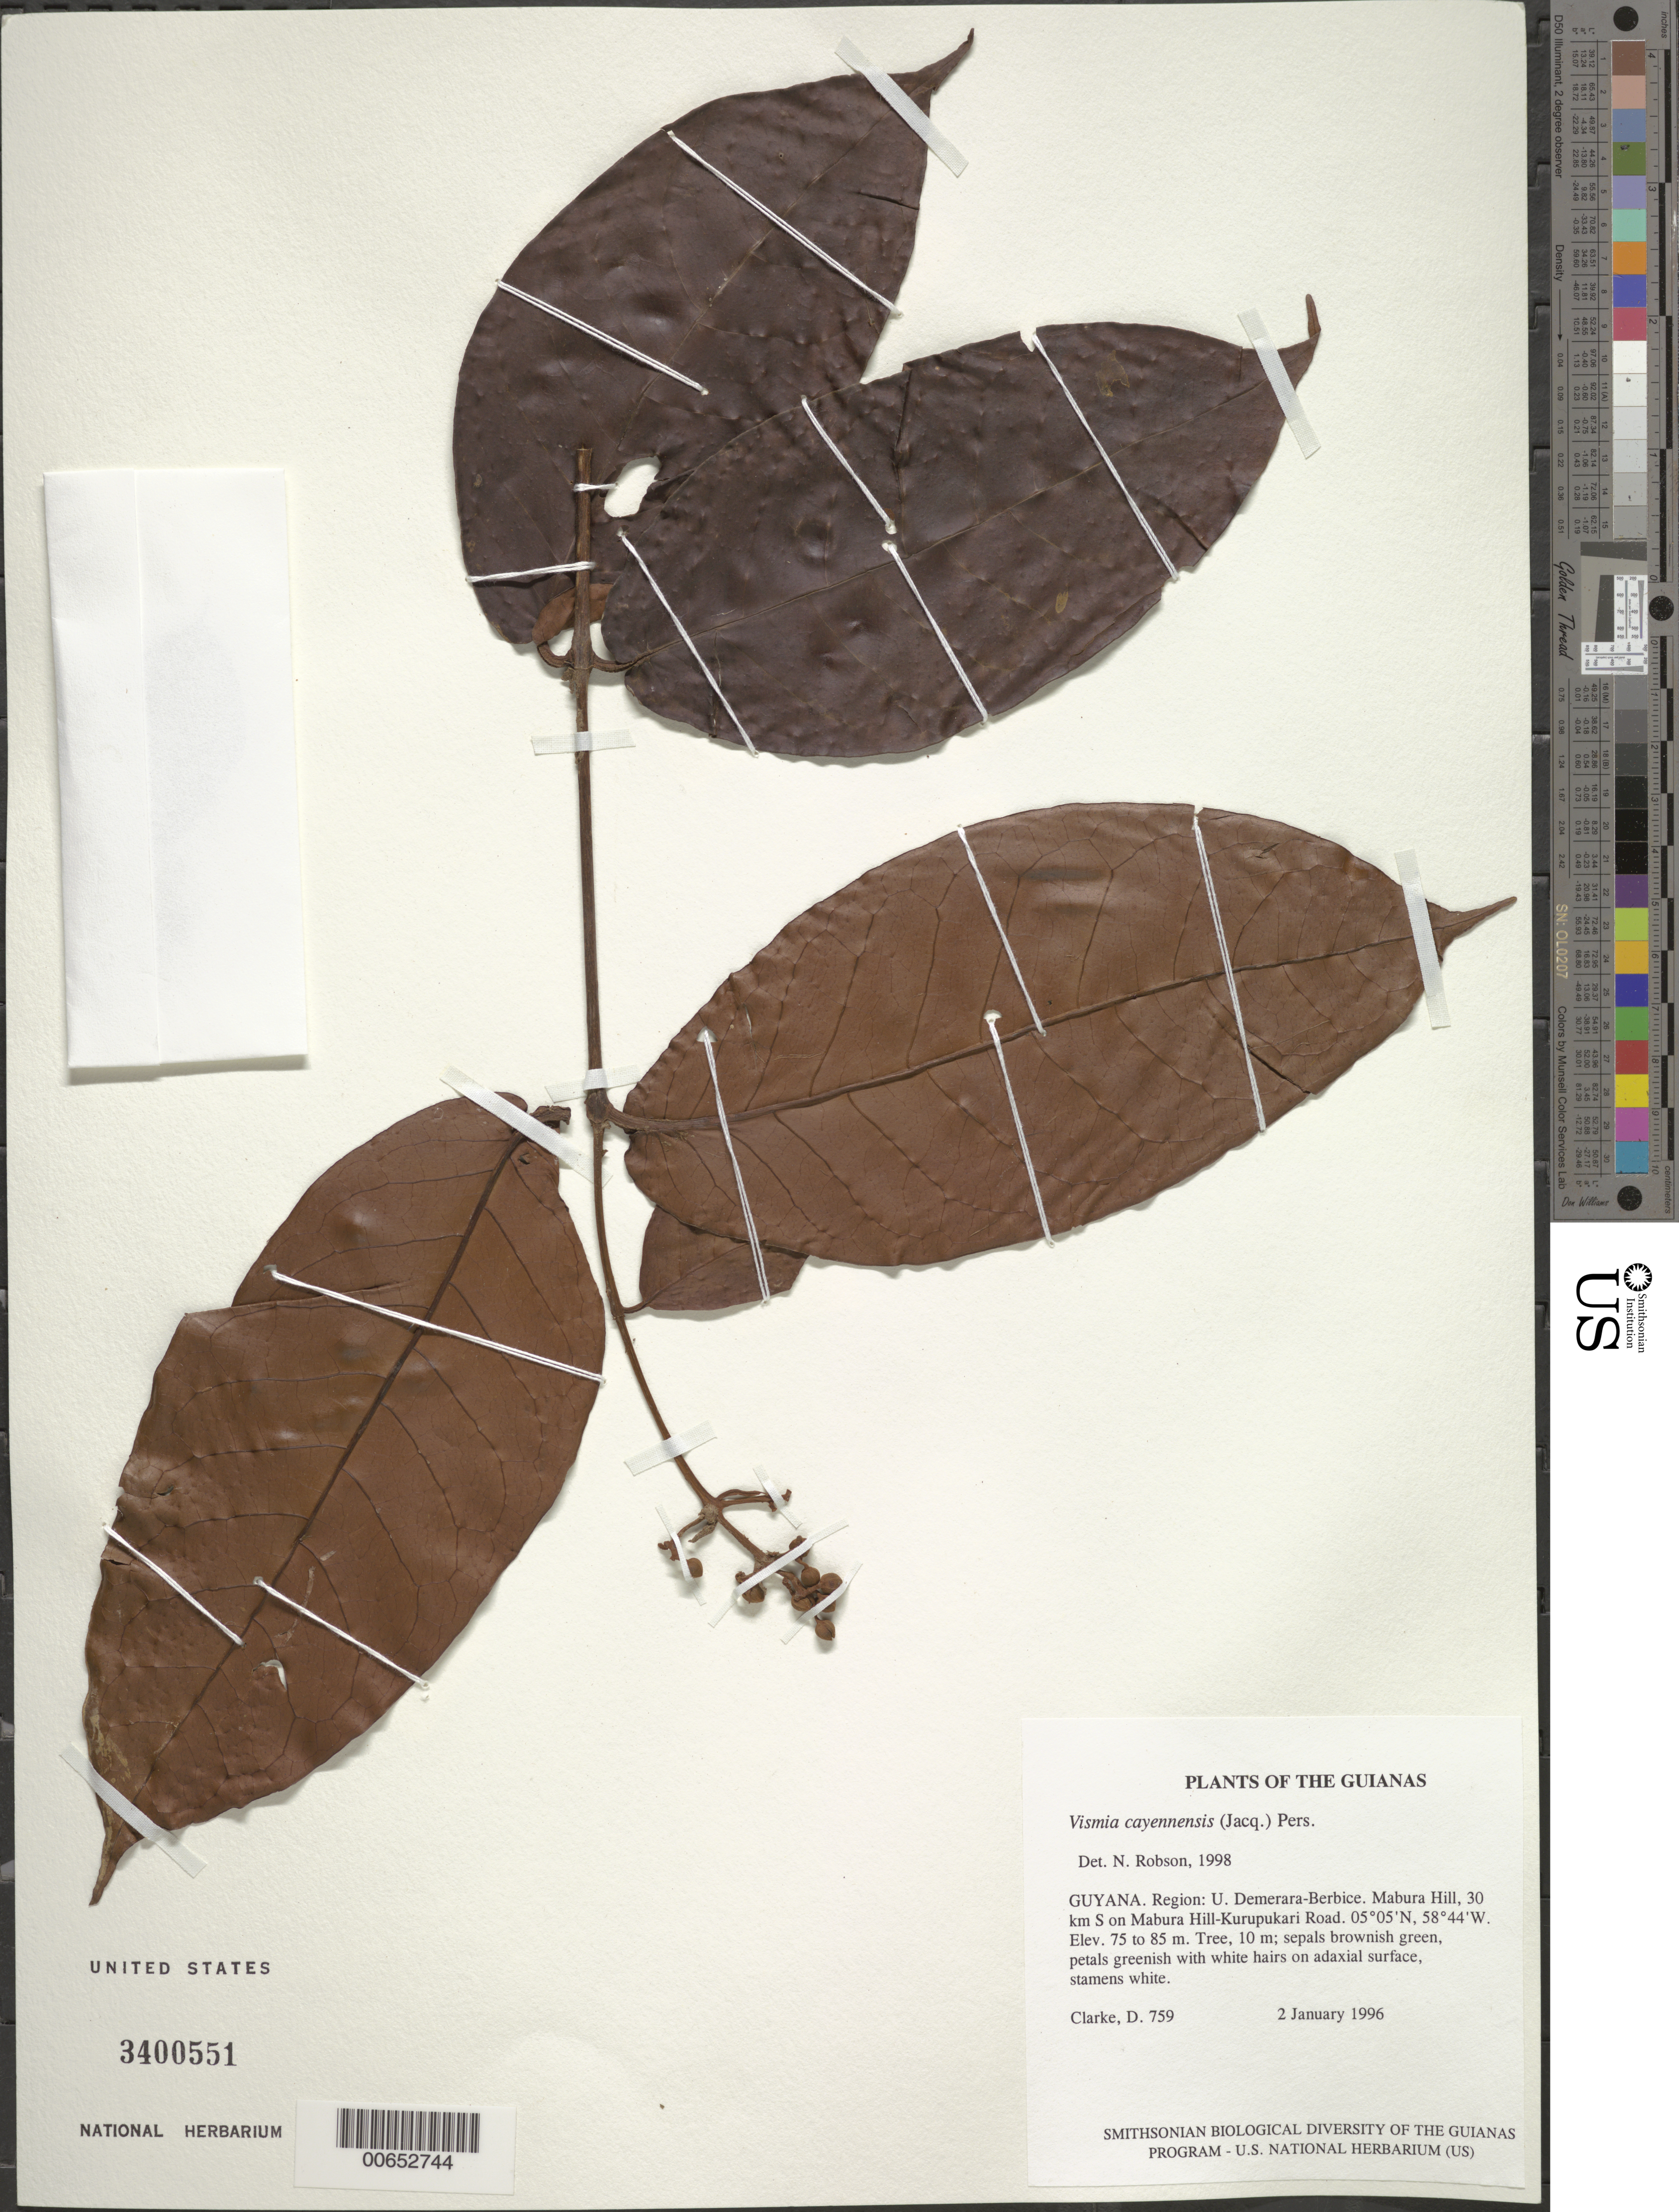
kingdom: Plantae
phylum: Tracheophyta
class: Magnoliopsida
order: Malpighiales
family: Hypericaceae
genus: Vismia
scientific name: Vismia cayennensis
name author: (Jacq.) Pers.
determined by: Robson, Norman K. B.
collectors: H. D. Clarke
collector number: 759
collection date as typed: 3 January 1996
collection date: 1996-01-03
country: Guyana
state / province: U. Demerara-Berbice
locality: Mabura Hill, 32 km S on Mabura Hill-Kurupukari Road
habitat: Dense forest on brown sand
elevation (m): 75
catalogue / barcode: US 3400551